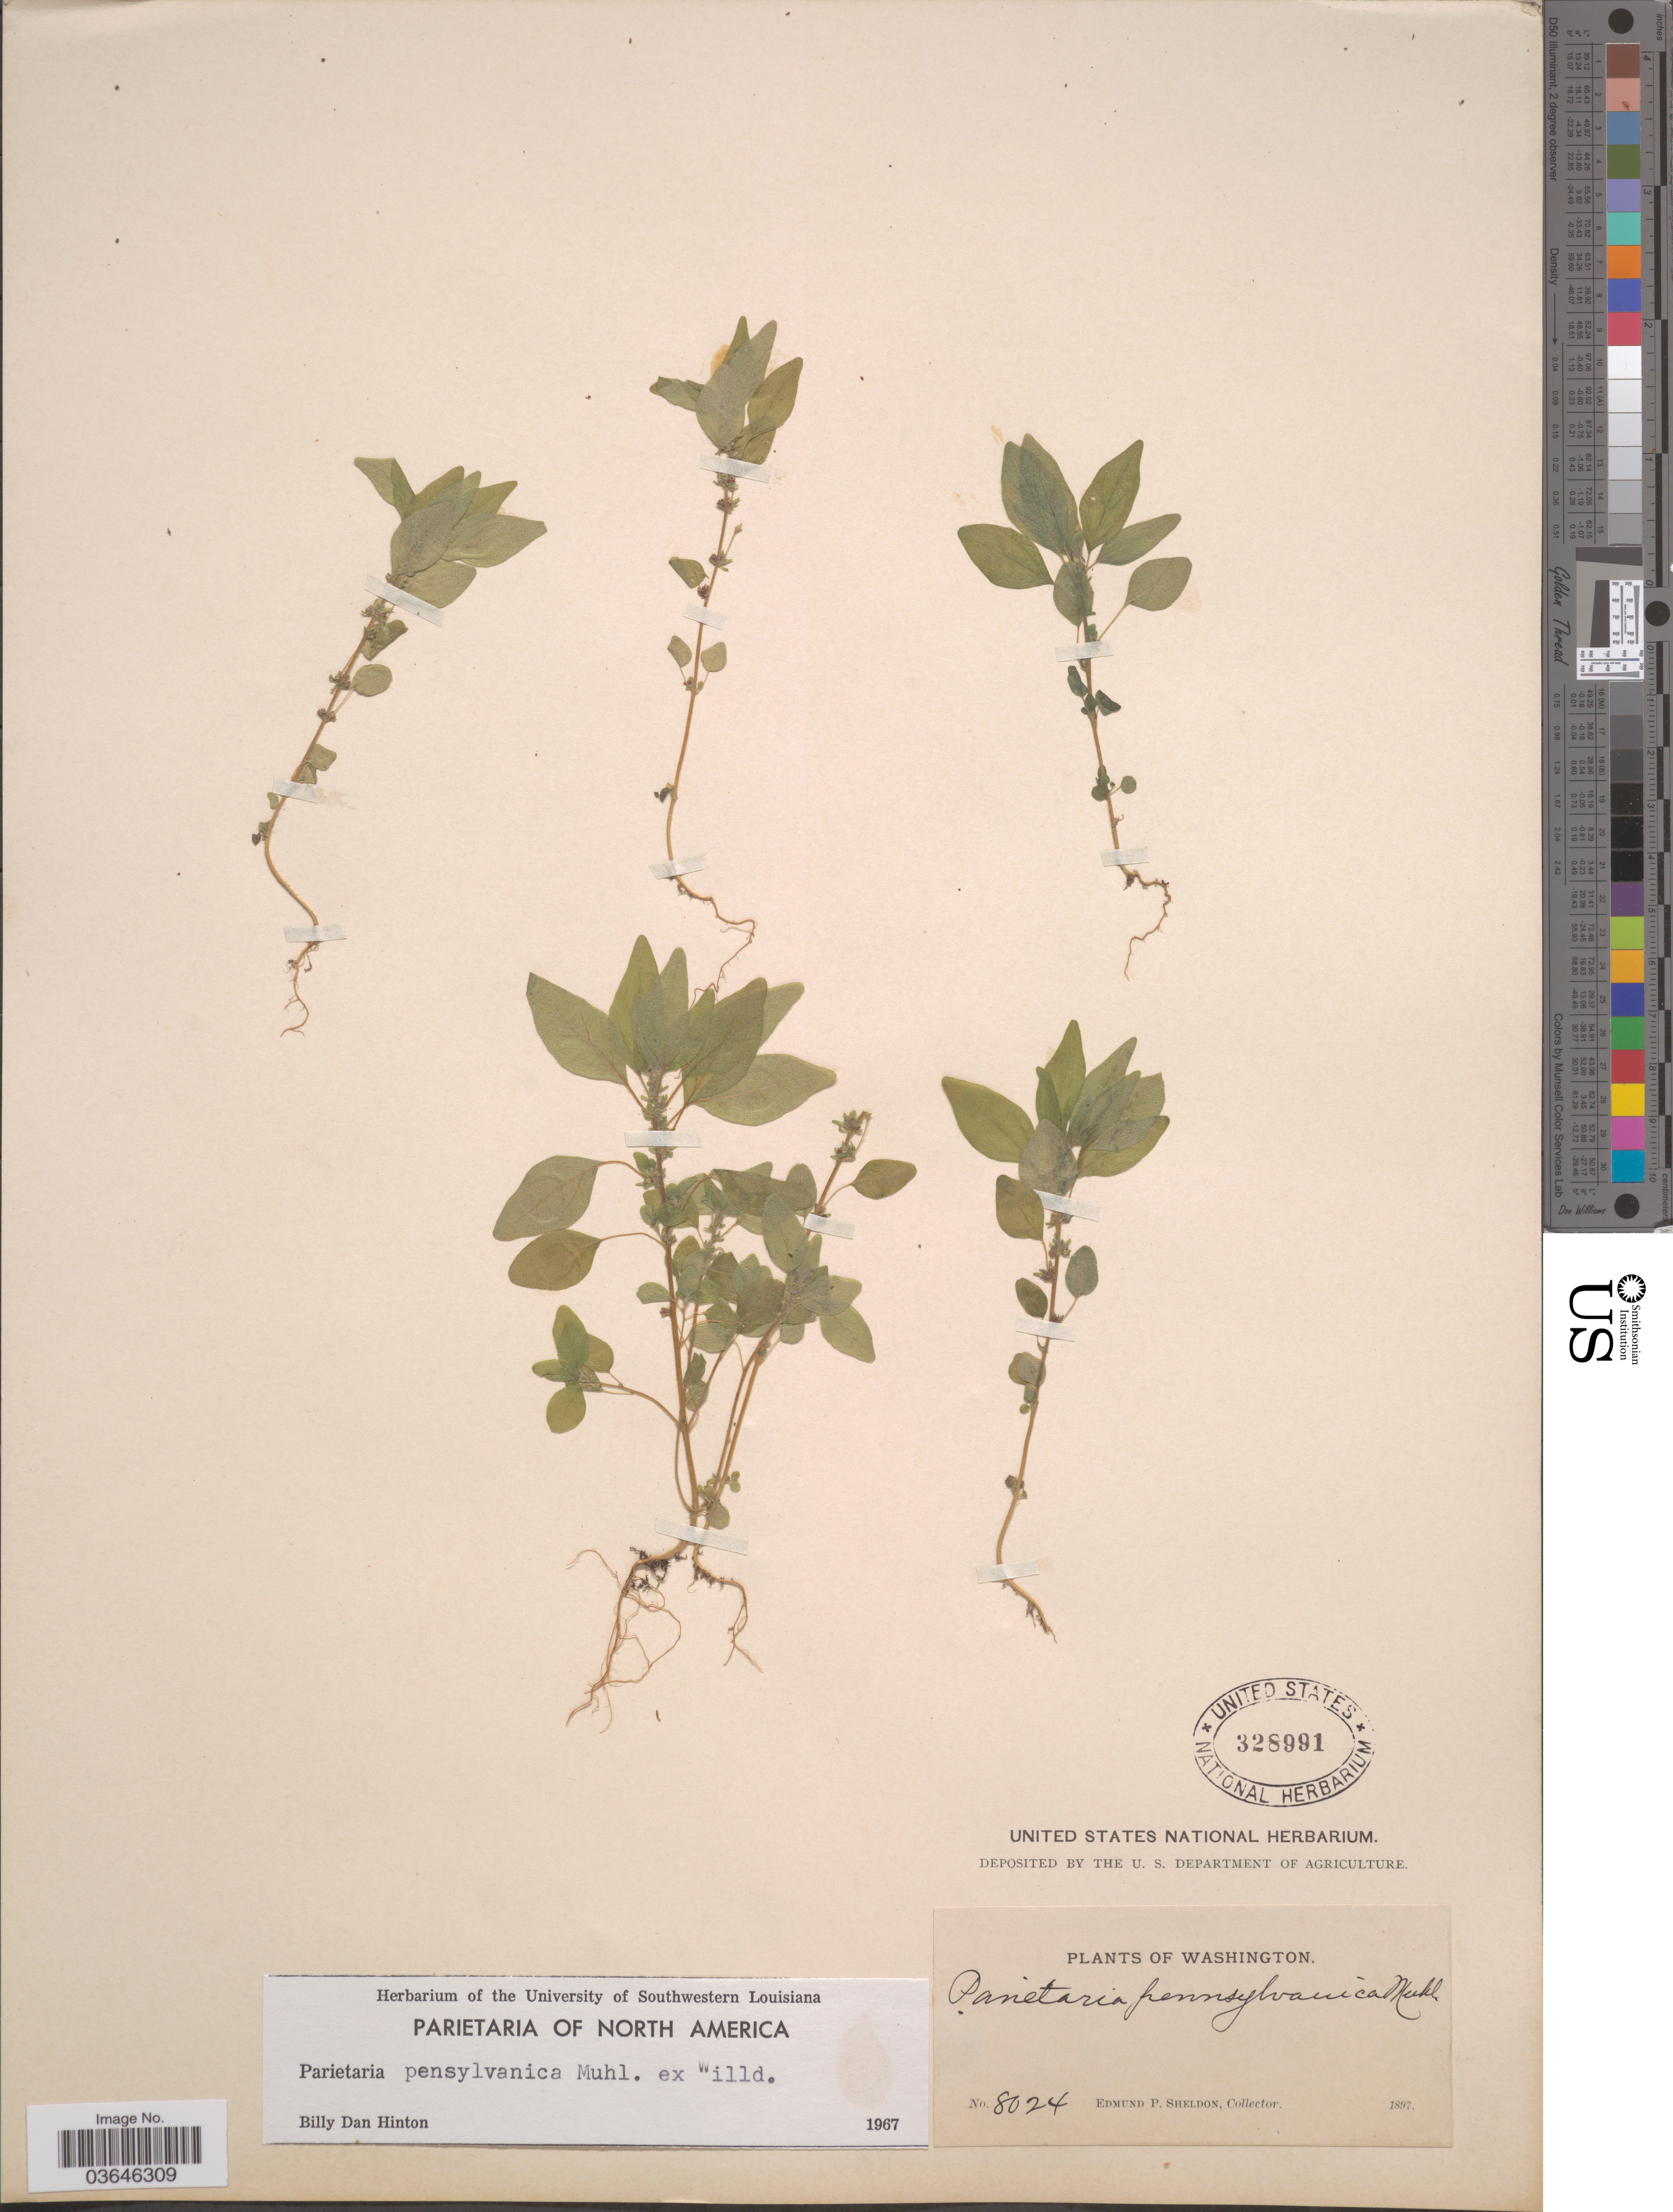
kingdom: Plantae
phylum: Tracheophyta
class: Magnoliopsida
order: Rosales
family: Urticaceae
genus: Parietaria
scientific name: Parietaria pensylvanica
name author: Muhl. ex Willd.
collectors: E. P. Sheldon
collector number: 8024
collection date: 1897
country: United States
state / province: Washington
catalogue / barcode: US 328991